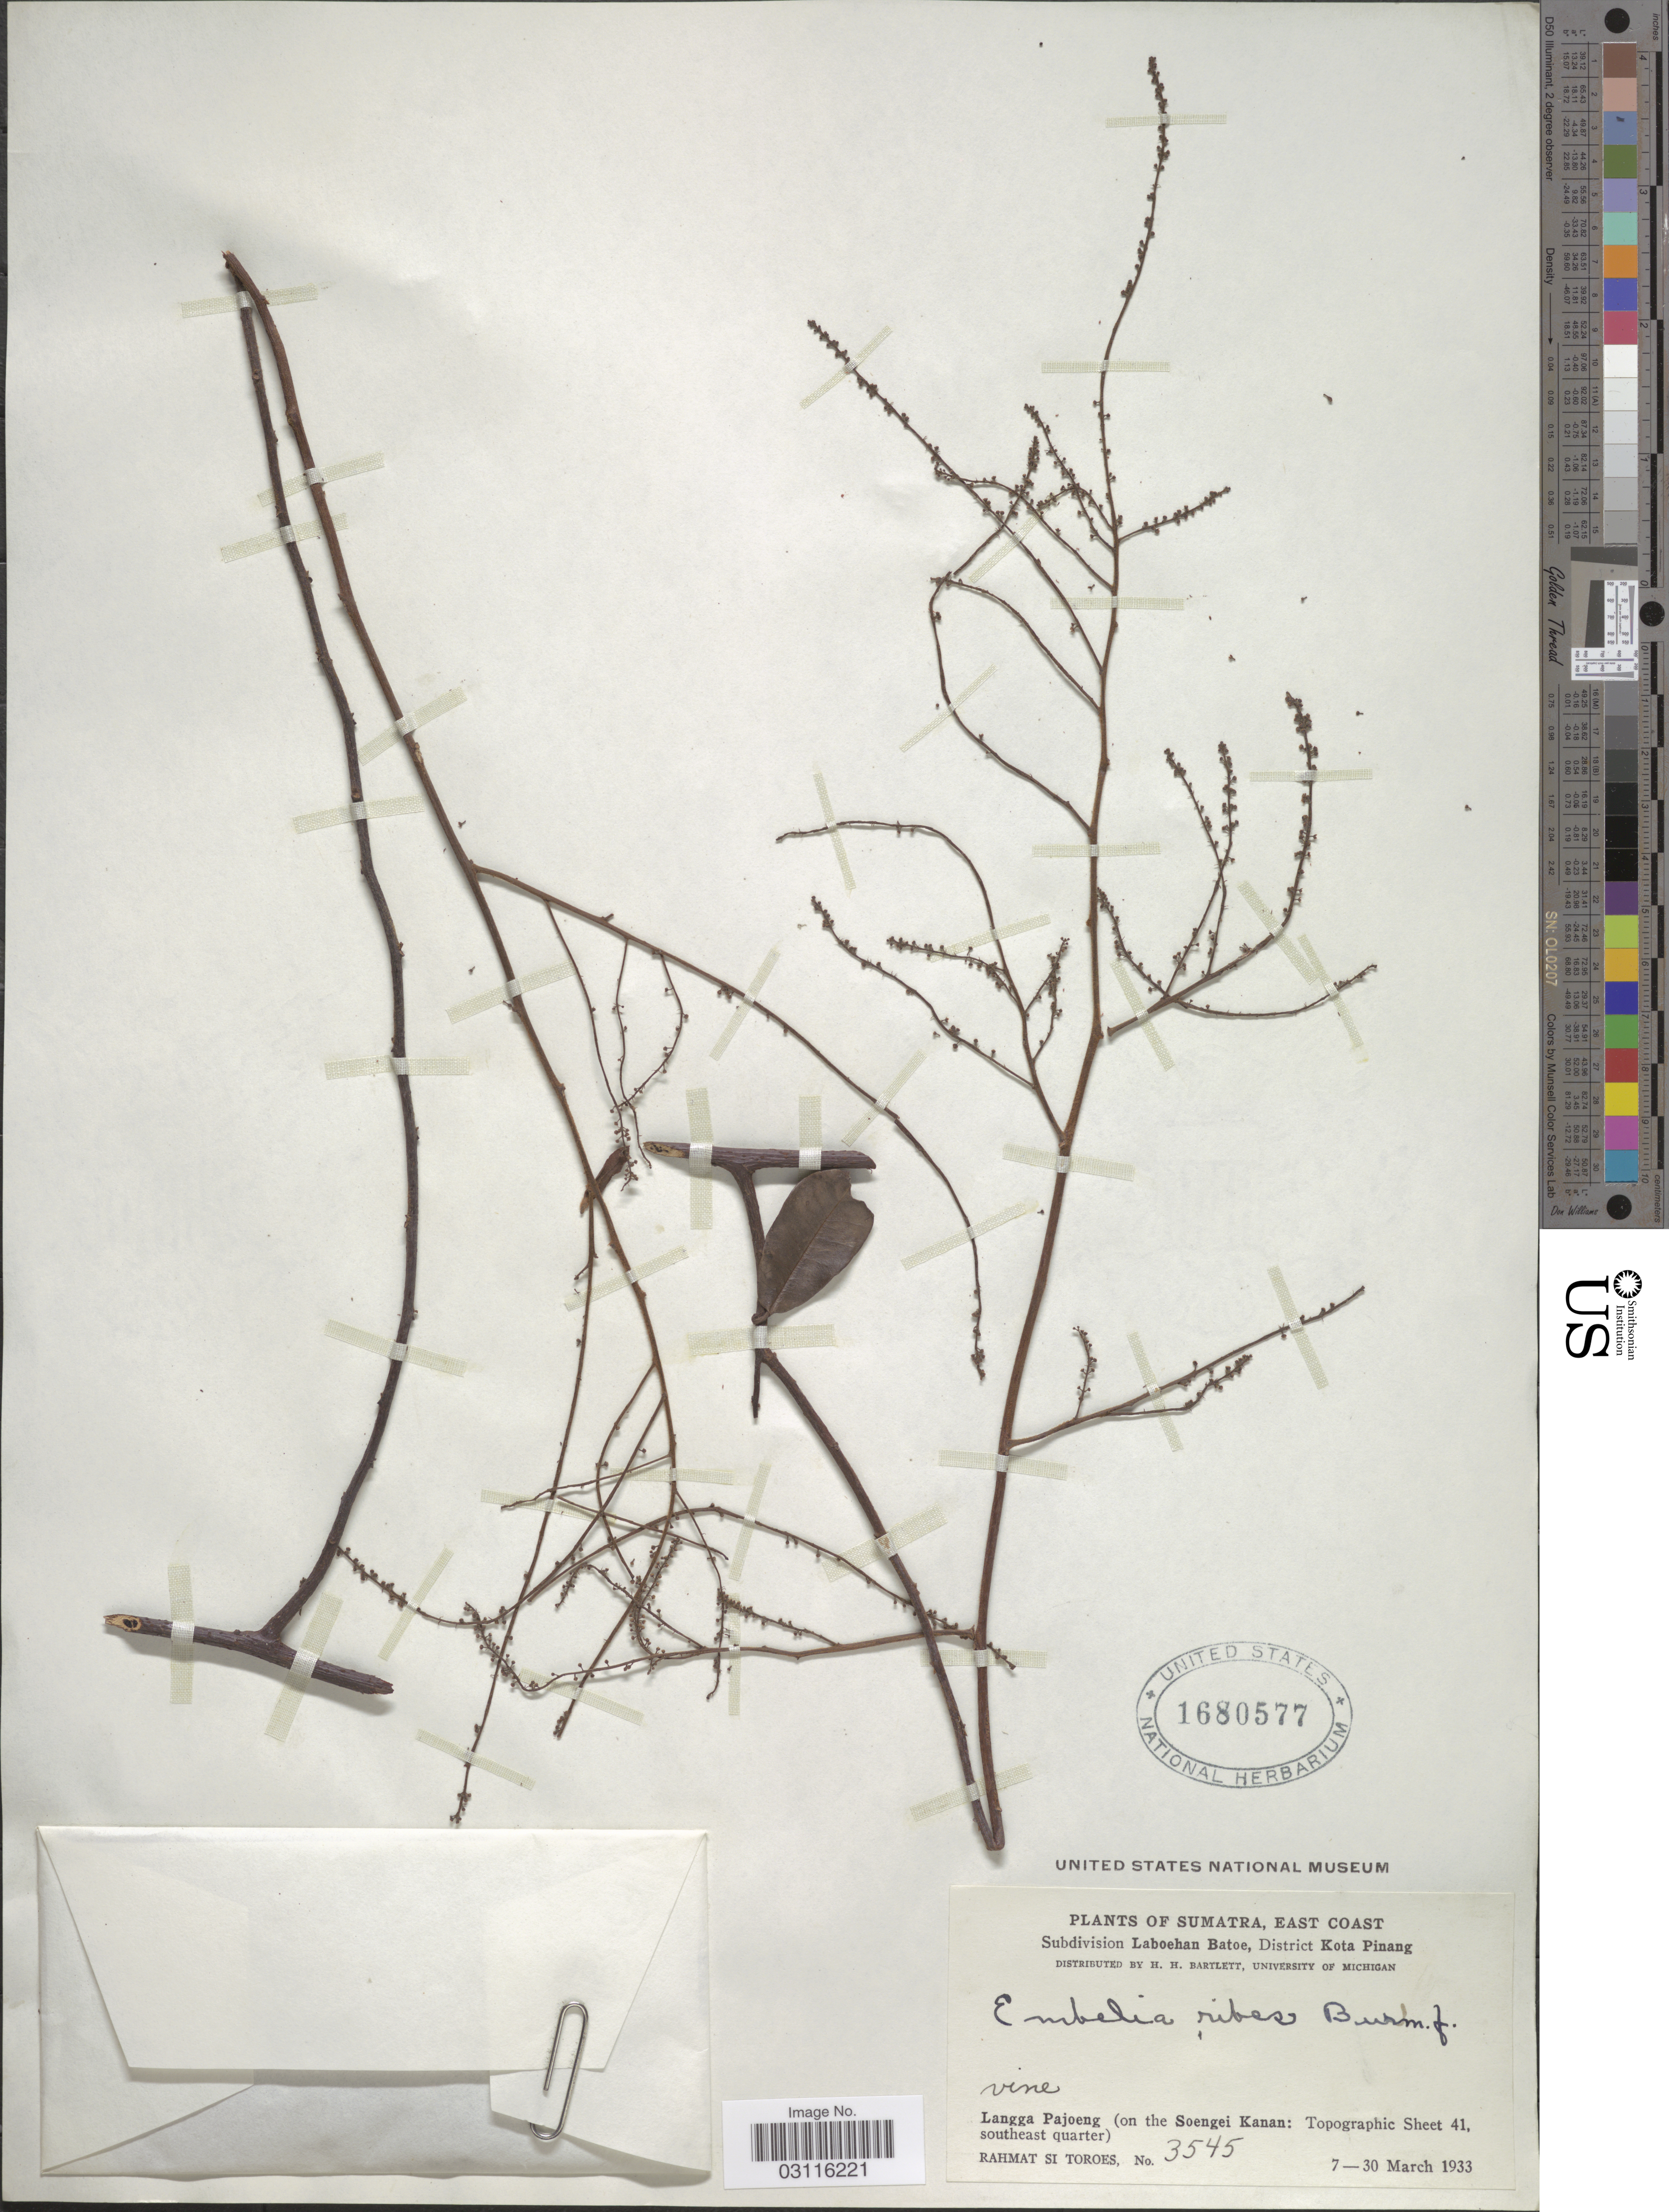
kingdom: Plantae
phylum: Tracheophyta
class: Magnoliopsida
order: Ericales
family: Primulaceae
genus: Embelia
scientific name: Embelia ribes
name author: Burm. f.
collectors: Rahmat Si Boeea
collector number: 3545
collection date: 1933-03-07/1933-03-30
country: Indonesia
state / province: Sumatra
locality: East Coast. Subdivision Laboehan Batoe, District Kota Pinang. Langga Pajoeng (on the Soengei Kanan: Topographic Sheet 41, southeast quarter).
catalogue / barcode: US 1680577